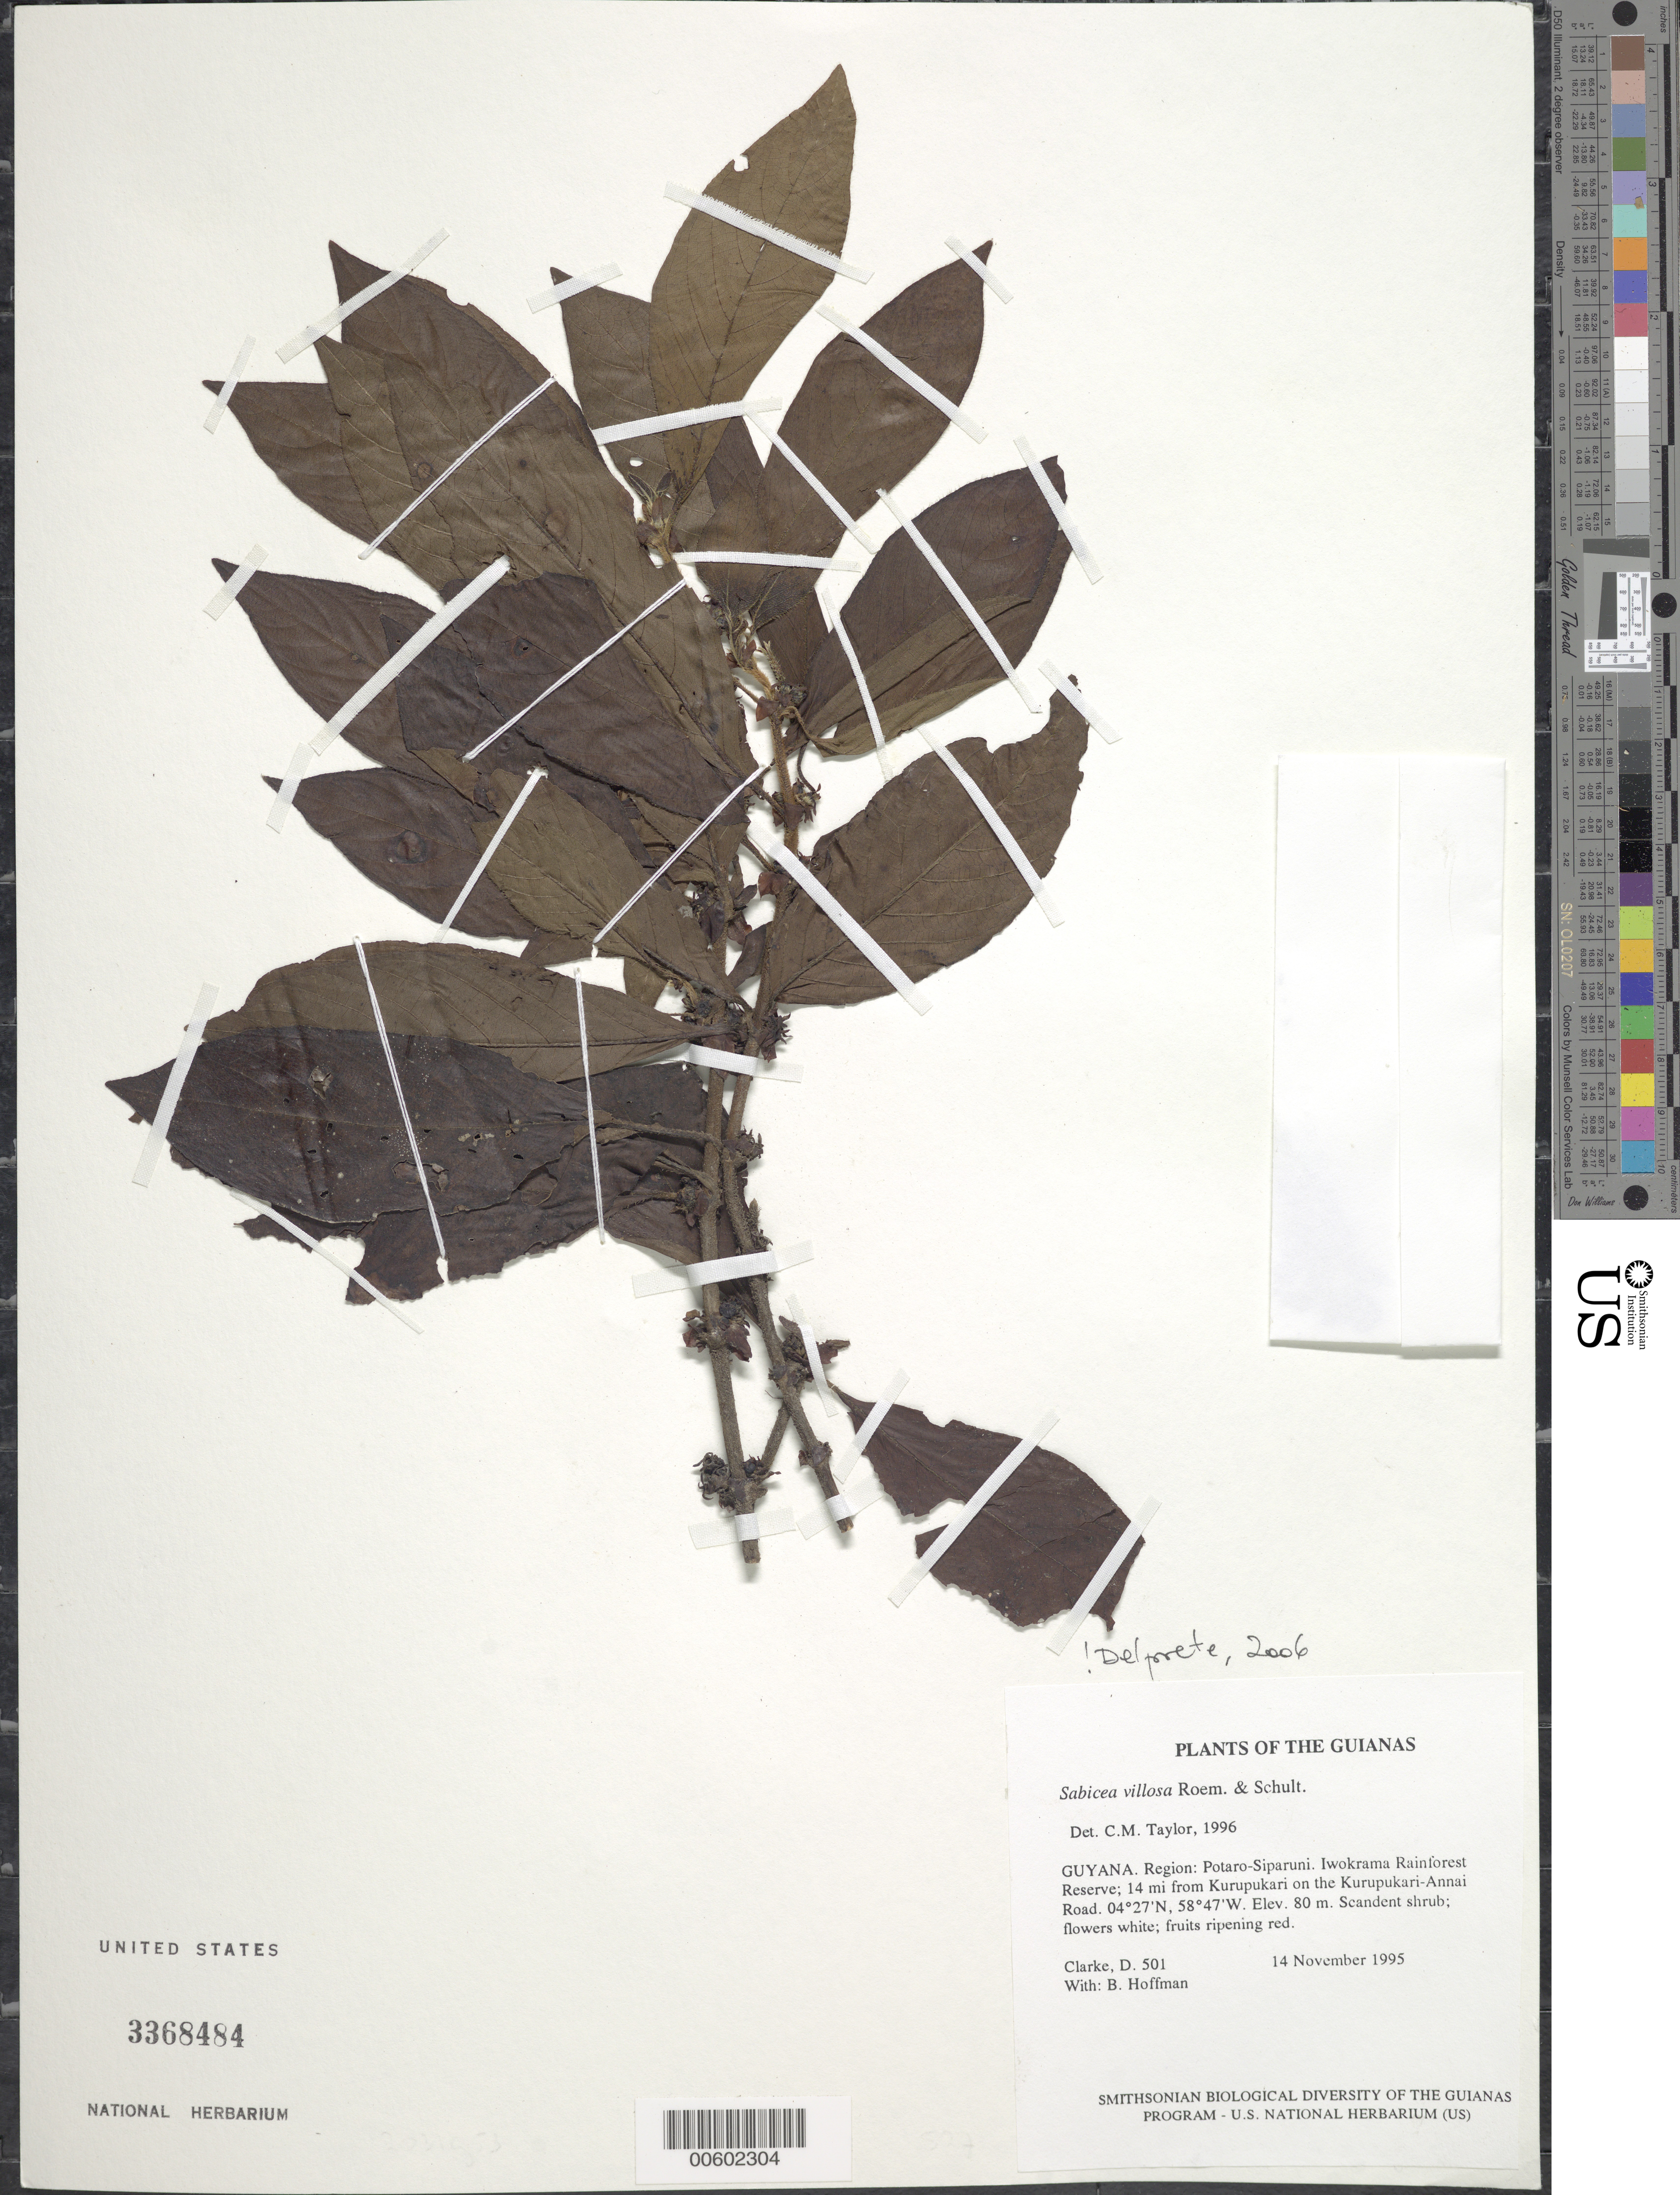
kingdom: Plantae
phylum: Tracheophyta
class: Magnoliopsida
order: Gentianales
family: Rubiaceae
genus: Sabicea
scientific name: Sabicea glabrescens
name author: Benth.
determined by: Delprete, P. G., Herb. de Guyane Cay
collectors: H. D. Clarke & B. Hoffman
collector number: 501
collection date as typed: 14 November 1995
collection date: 1995-11-14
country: Guyana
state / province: Potaro-Siparuni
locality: Iwokrama Rainforest Reserve; 14 mi from Kurupukari on the Kurupukari-Annai Road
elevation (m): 80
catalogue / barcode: US 3368484